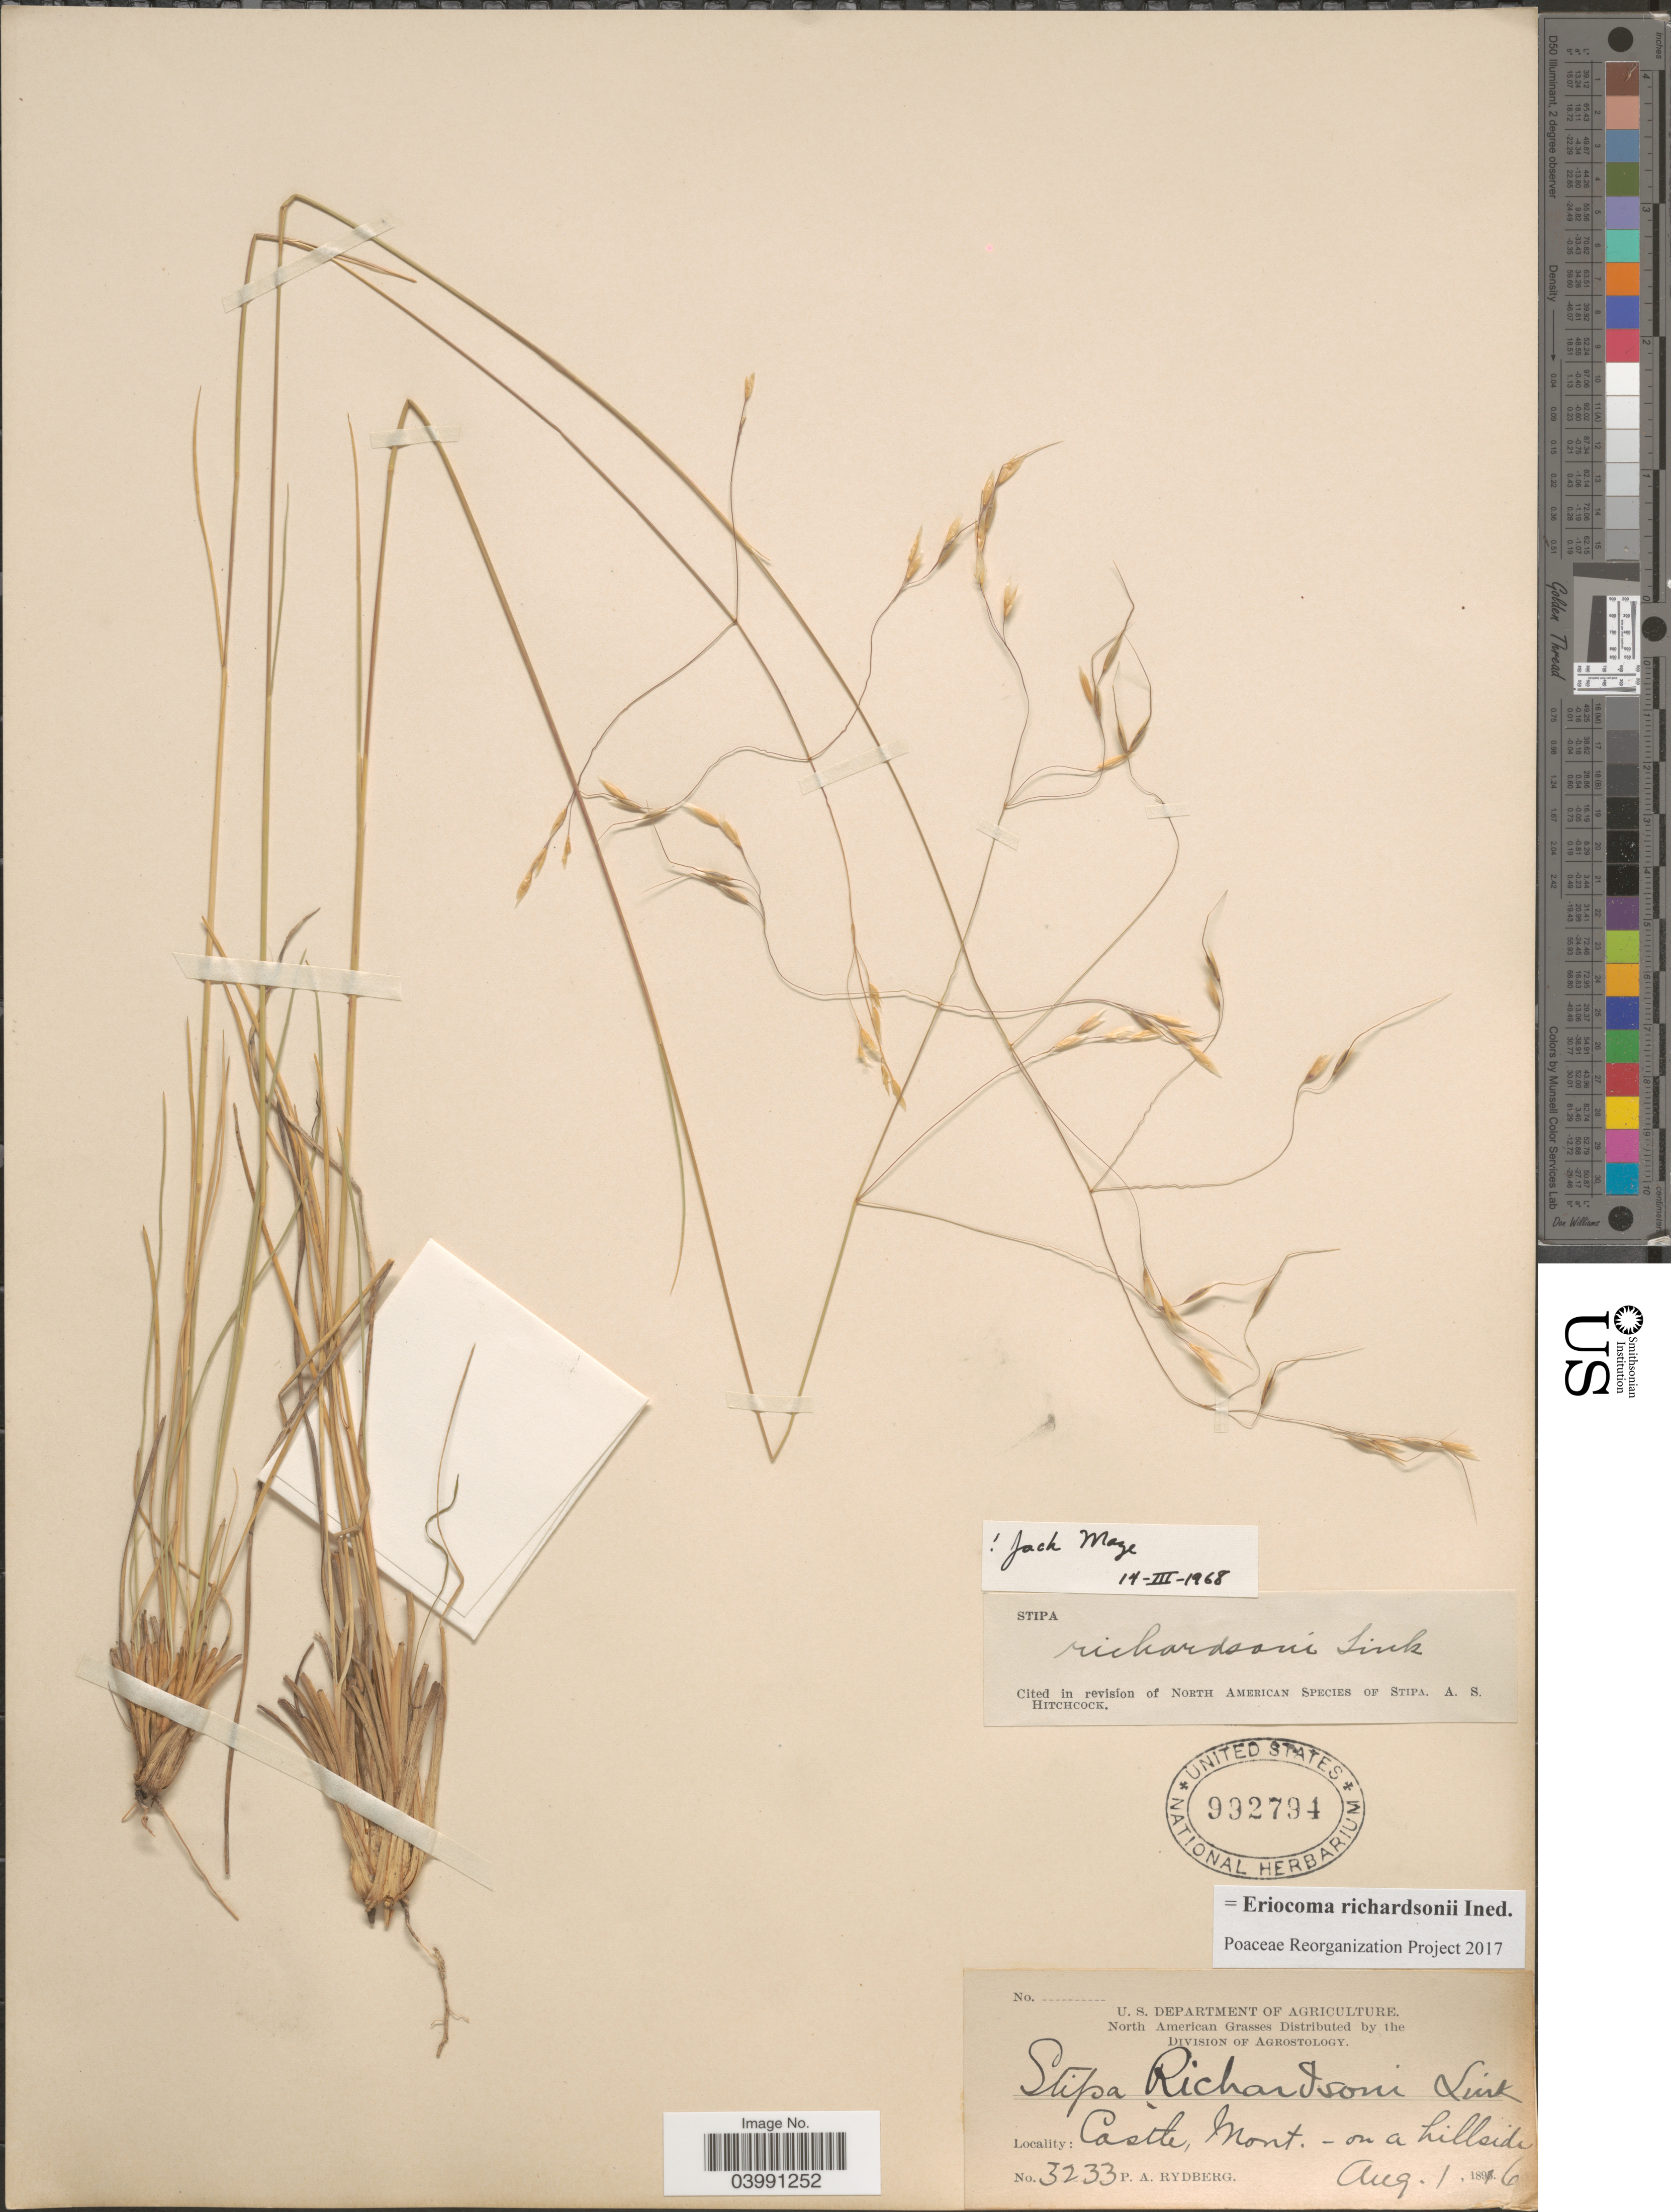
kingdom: Plantae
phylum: Tracheophyta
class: Liliopsida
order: Poales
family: Poaceae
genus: Eriocoma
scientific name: Eriocoma richardsonii ined.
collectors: P. A. Rydberg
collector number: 3233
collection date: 1896-08-01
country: United States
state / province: Montana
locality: Castle, on a hillside.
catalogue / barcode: US 992794